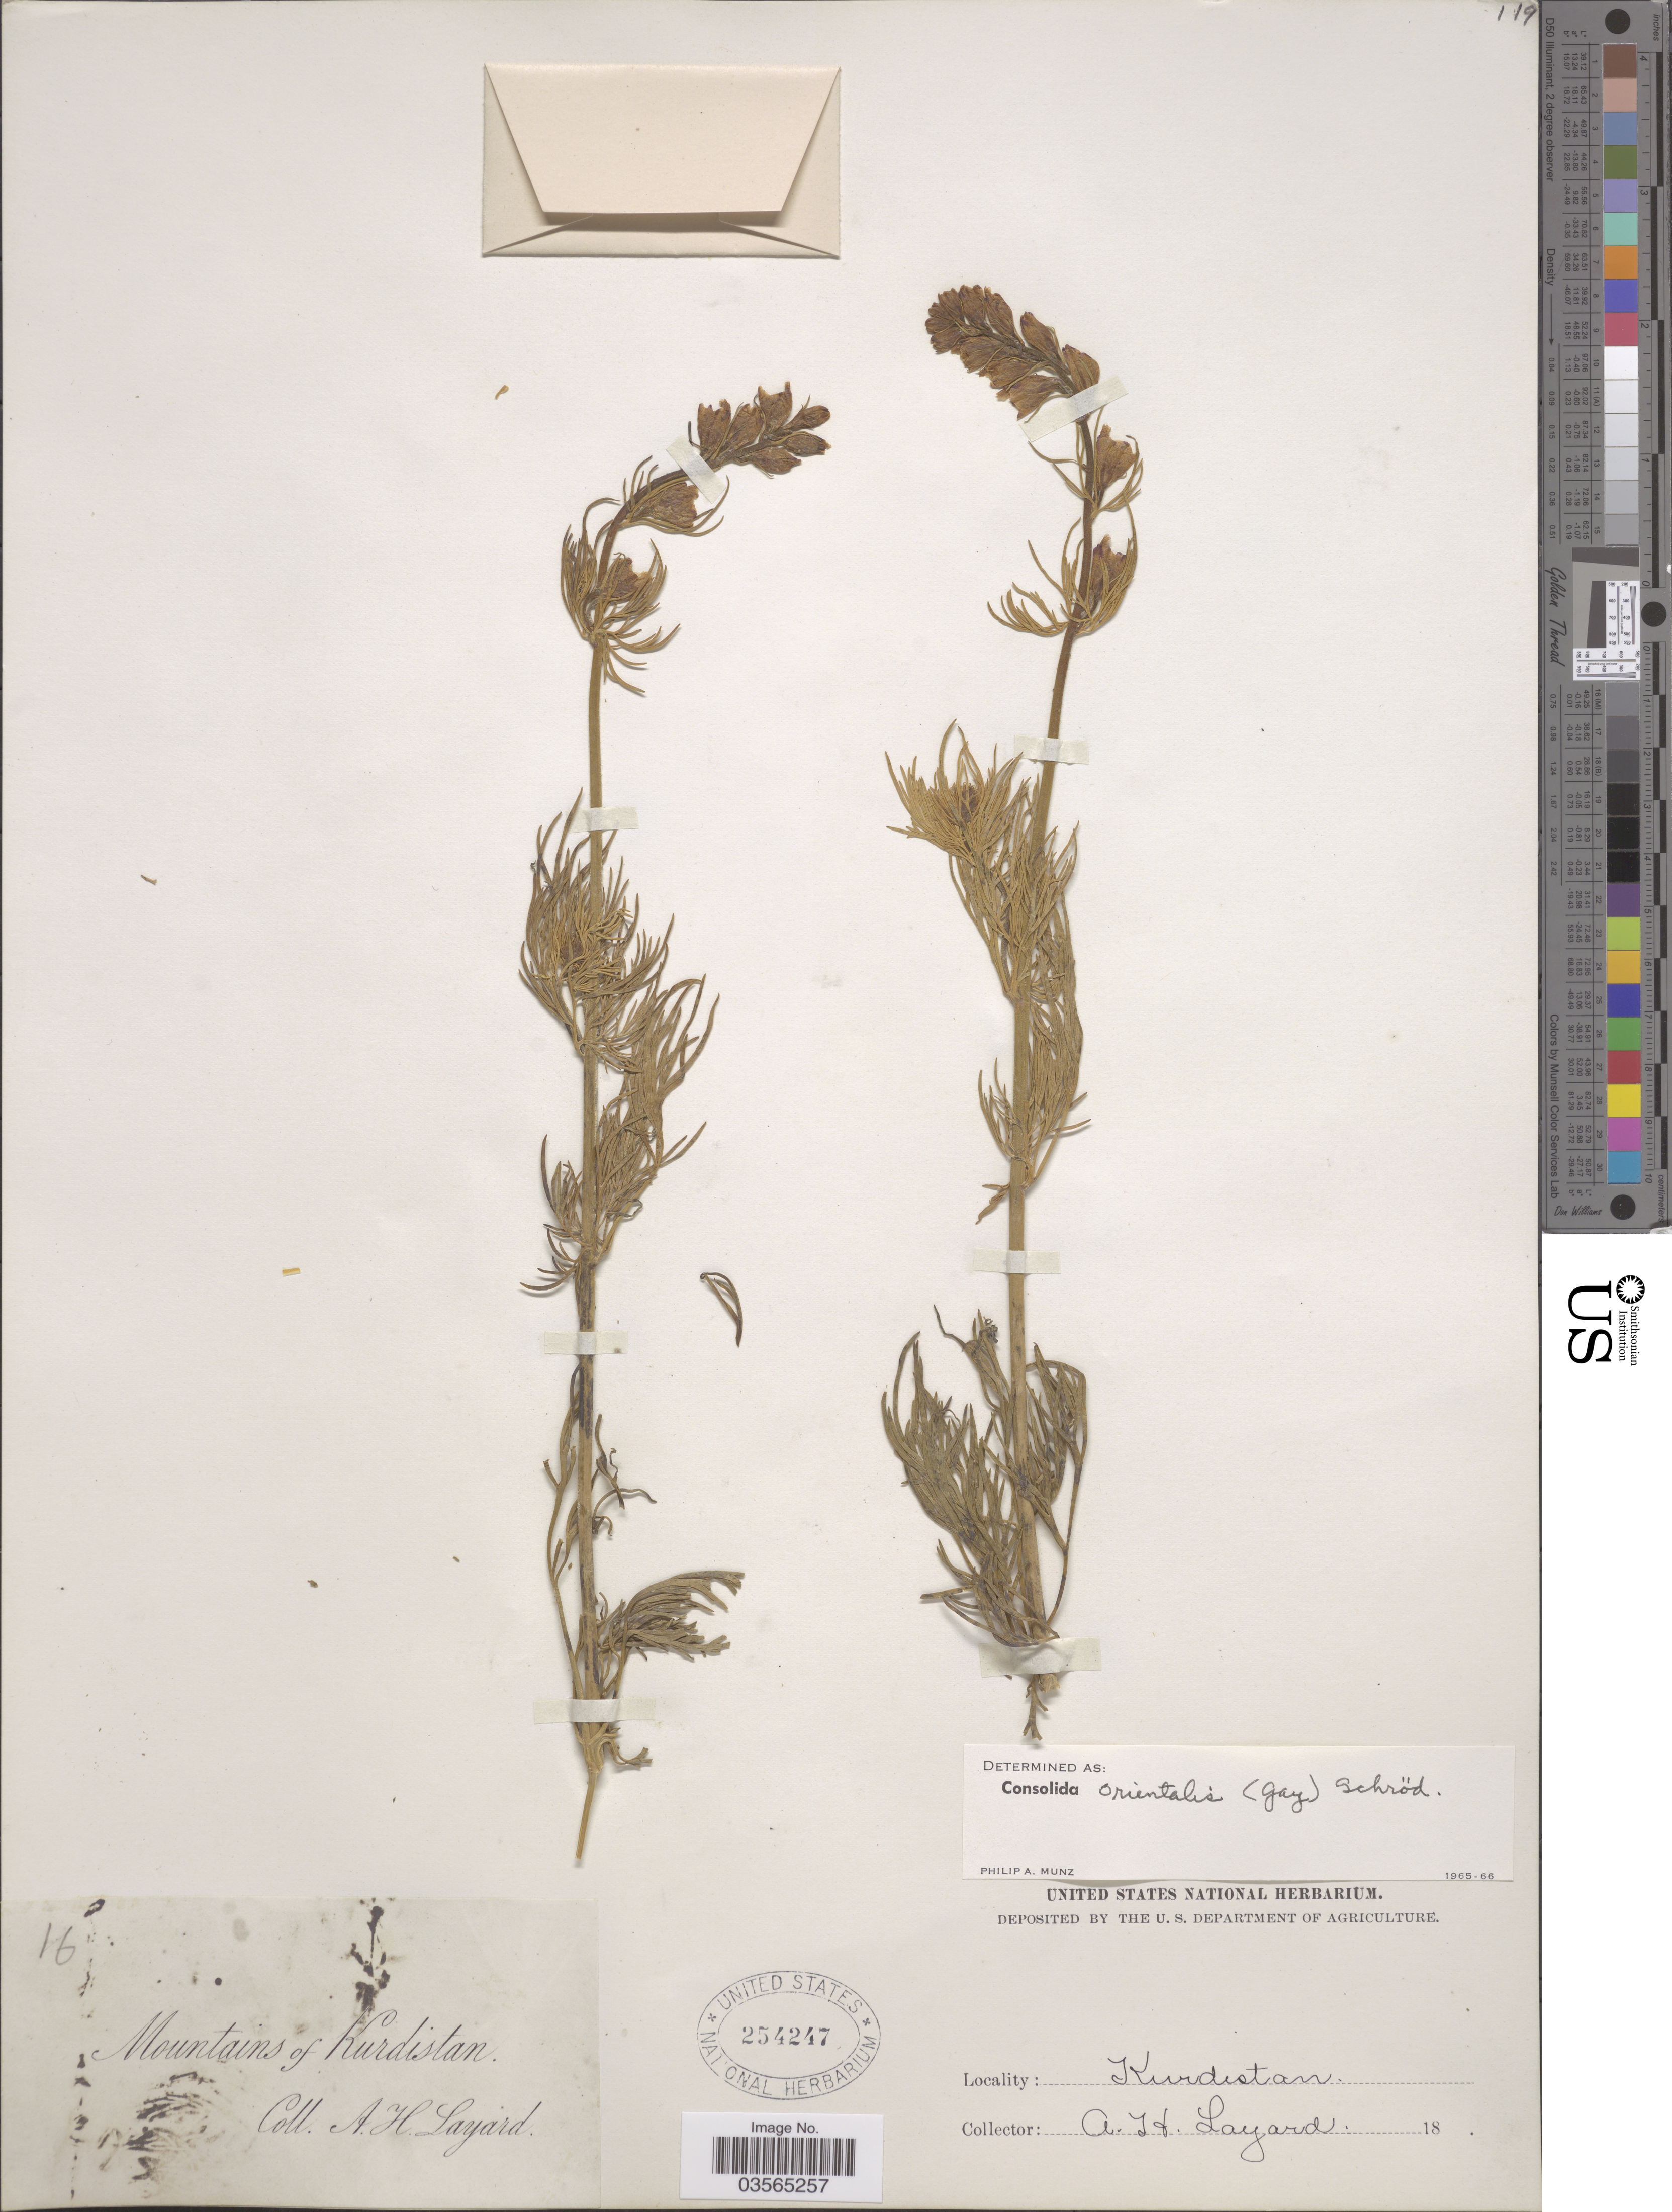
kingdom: Plantae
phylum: Tracheophyta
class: Magnoliopsida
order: Ranunculales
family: Ranunculaceae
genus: Delphinium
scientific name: Delphinium orientale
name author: J. Gay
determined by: Strong, Mark T., (BOT), Smithsonian Institution - National Museum of Natural History (UNITED STATES)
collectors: A. Layard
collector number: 16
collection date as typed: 18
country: Iran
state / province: Kurdistan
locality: Mountains of Kurdistan.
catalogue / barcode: US 254247